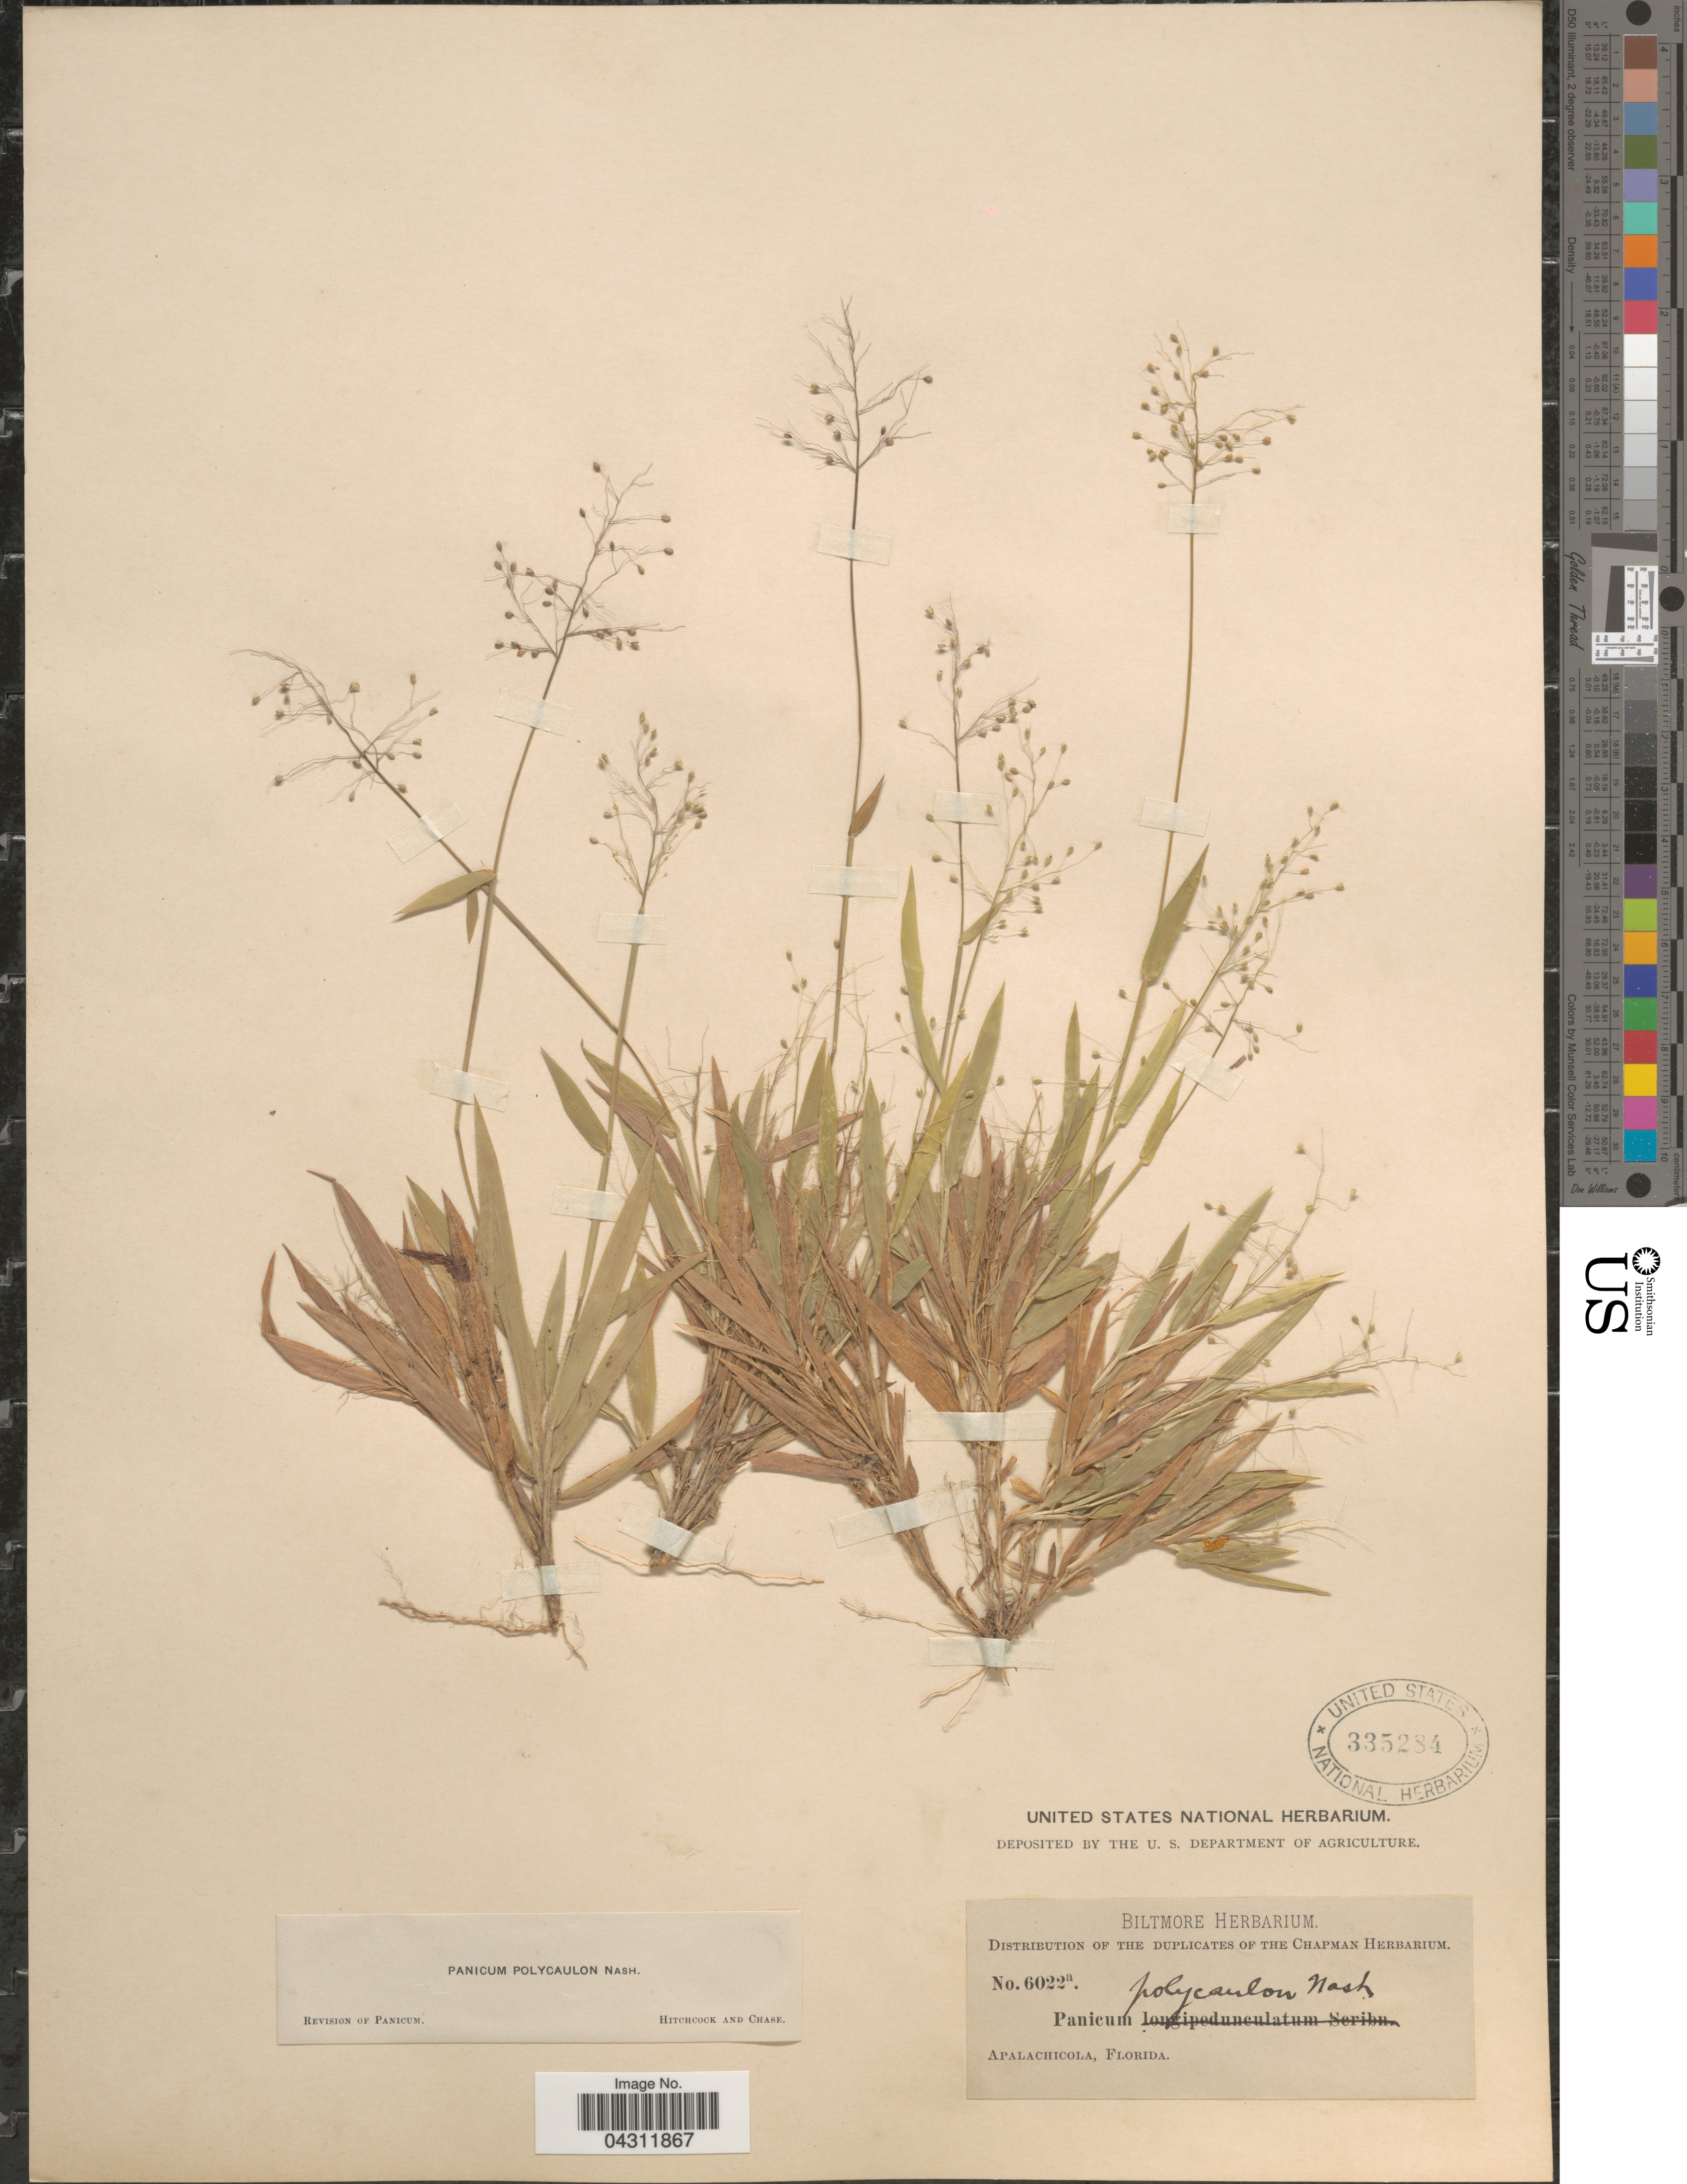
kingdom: Plantae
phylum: Tracheophyta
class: Liliopsida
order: Poales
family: Poaceae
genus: Dichanthelium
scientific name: Dichanthelium strigosum var. glabrescens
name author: (Griseb.) Freckmann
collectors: ex herb. Biltmore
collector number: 6022a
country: United States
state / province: Florida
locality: Apalachicola.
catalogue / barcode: US 335284